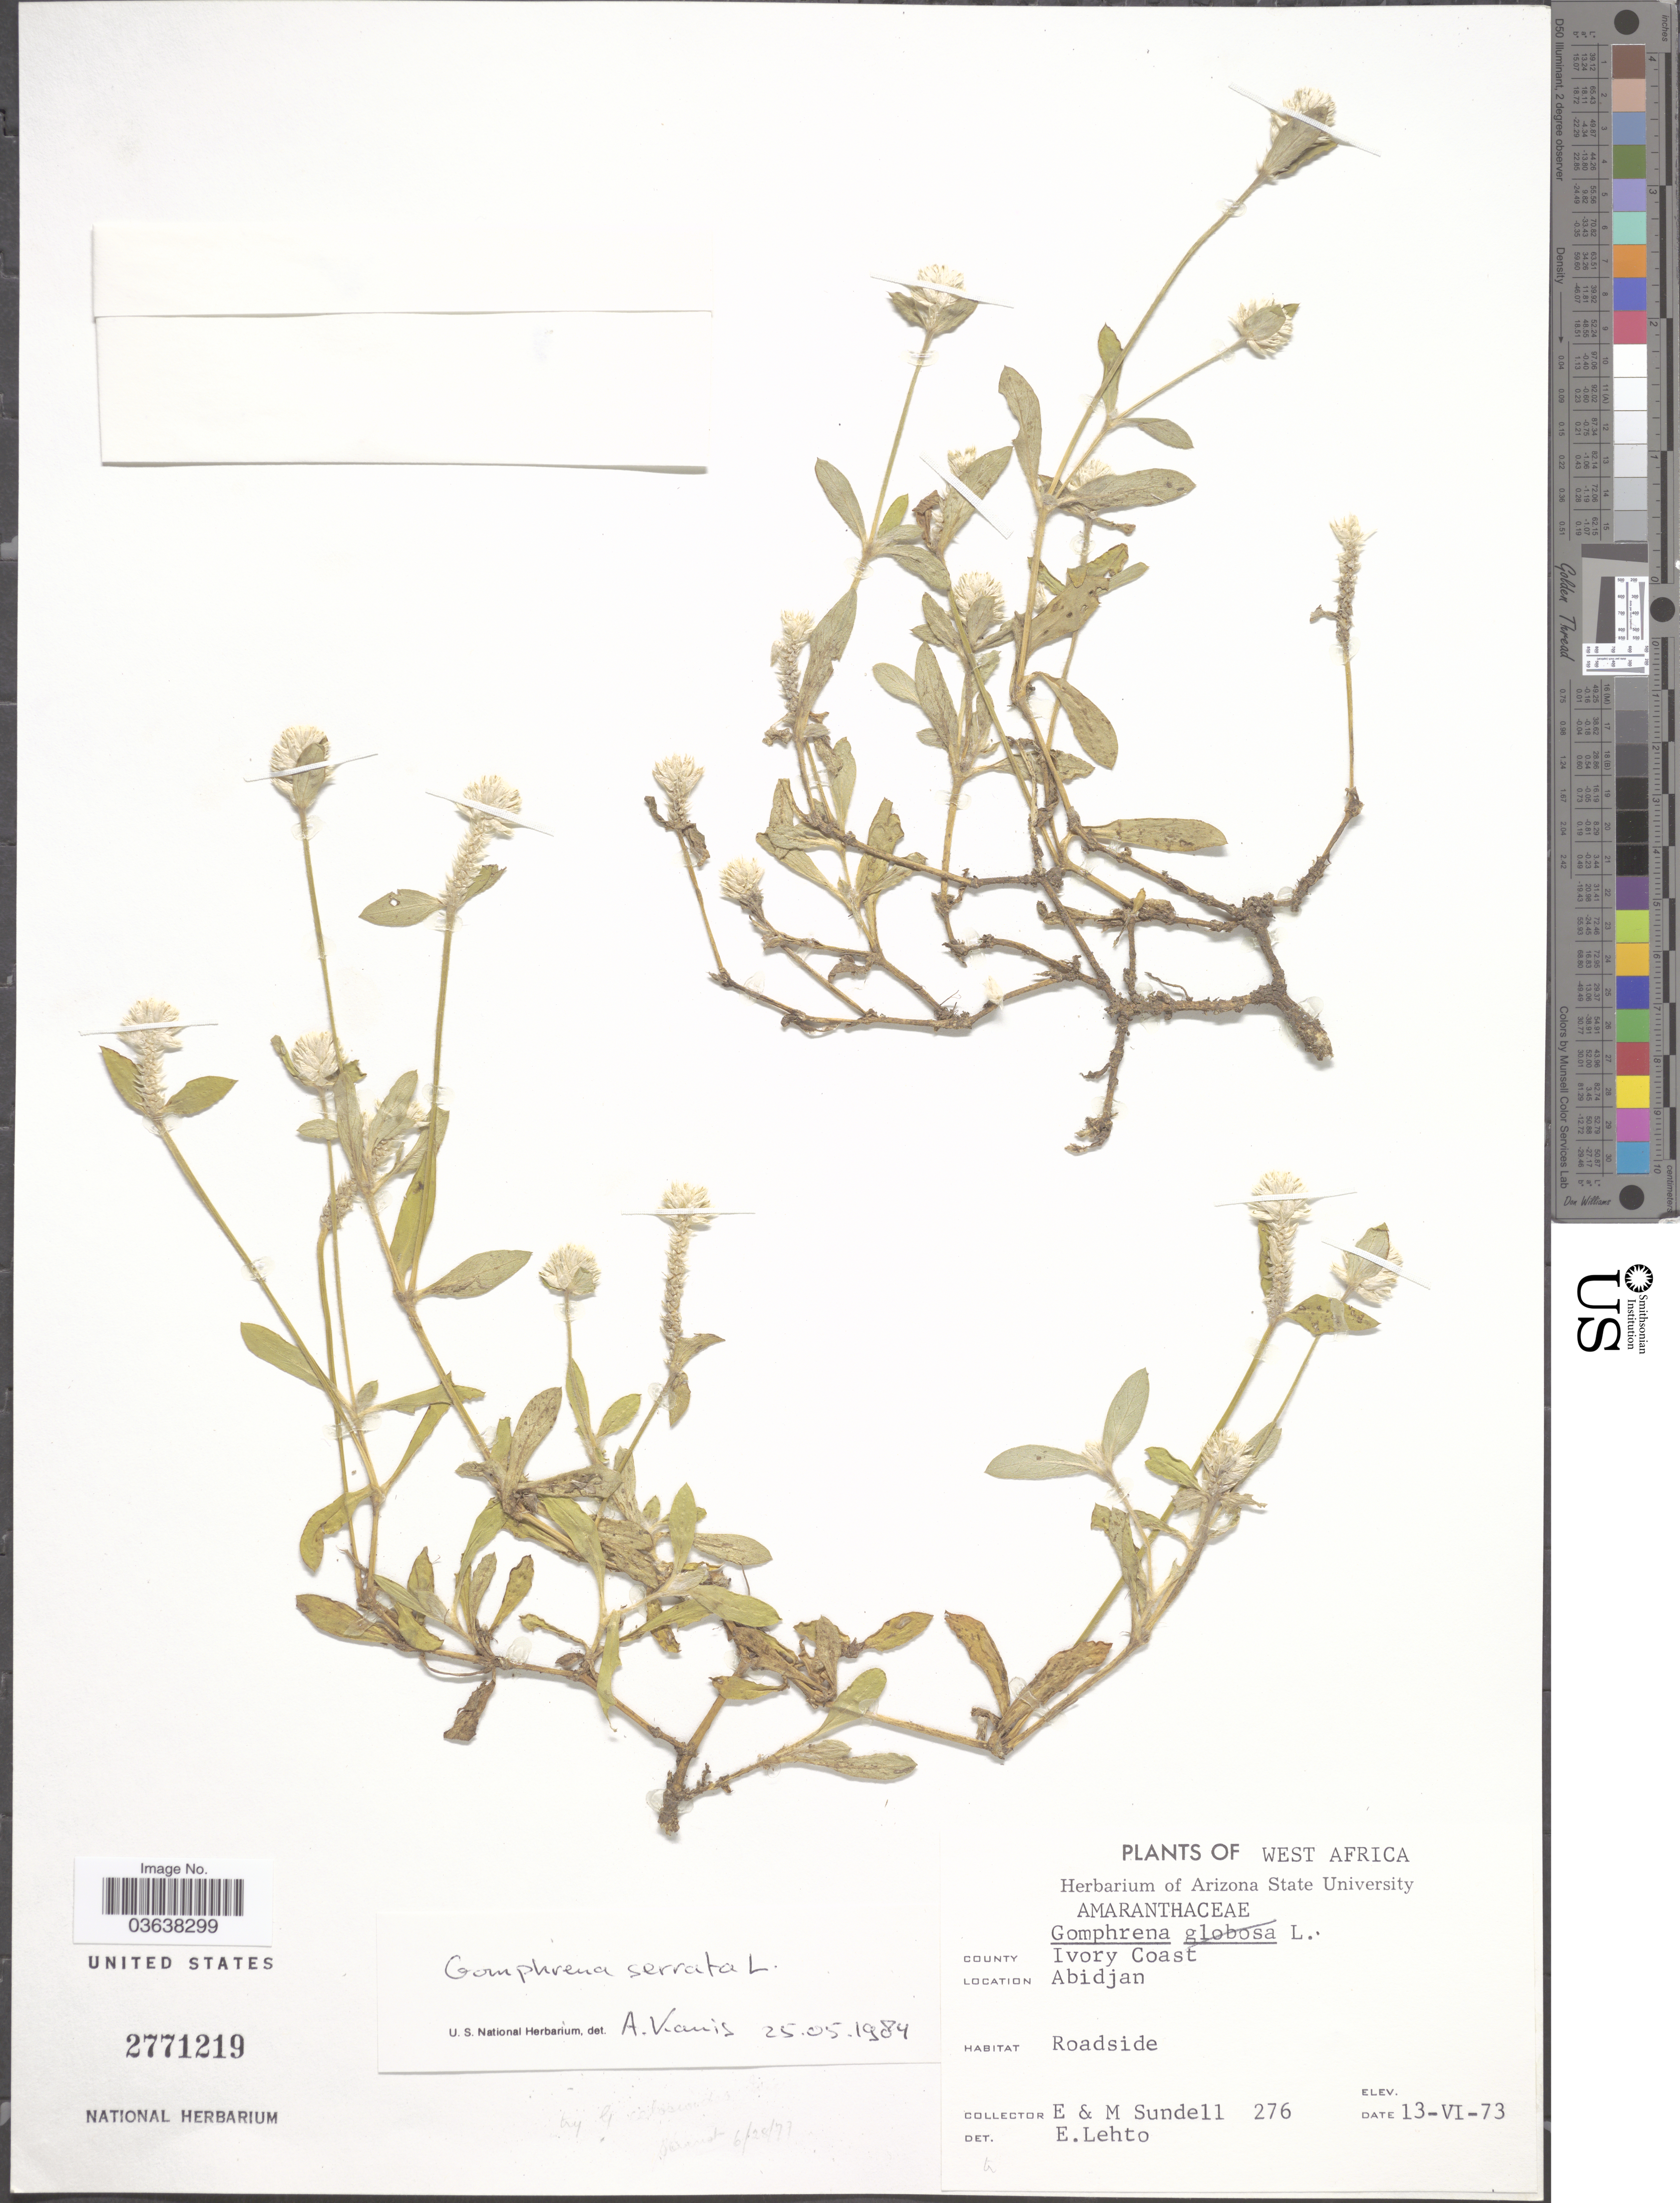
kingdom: Plantae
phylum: Tracheophyta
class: Magnoliopsida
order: Caryophyllales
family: Amaranthaceae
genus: Gomphrena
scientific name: Gomphrena serrata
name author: L.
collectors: E. Sundell & M. Sundell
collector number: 276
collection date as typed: Transcribed d/m/y: 13/6/73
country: Ivory Coast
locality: Abidjan.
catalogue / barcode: US 2771219